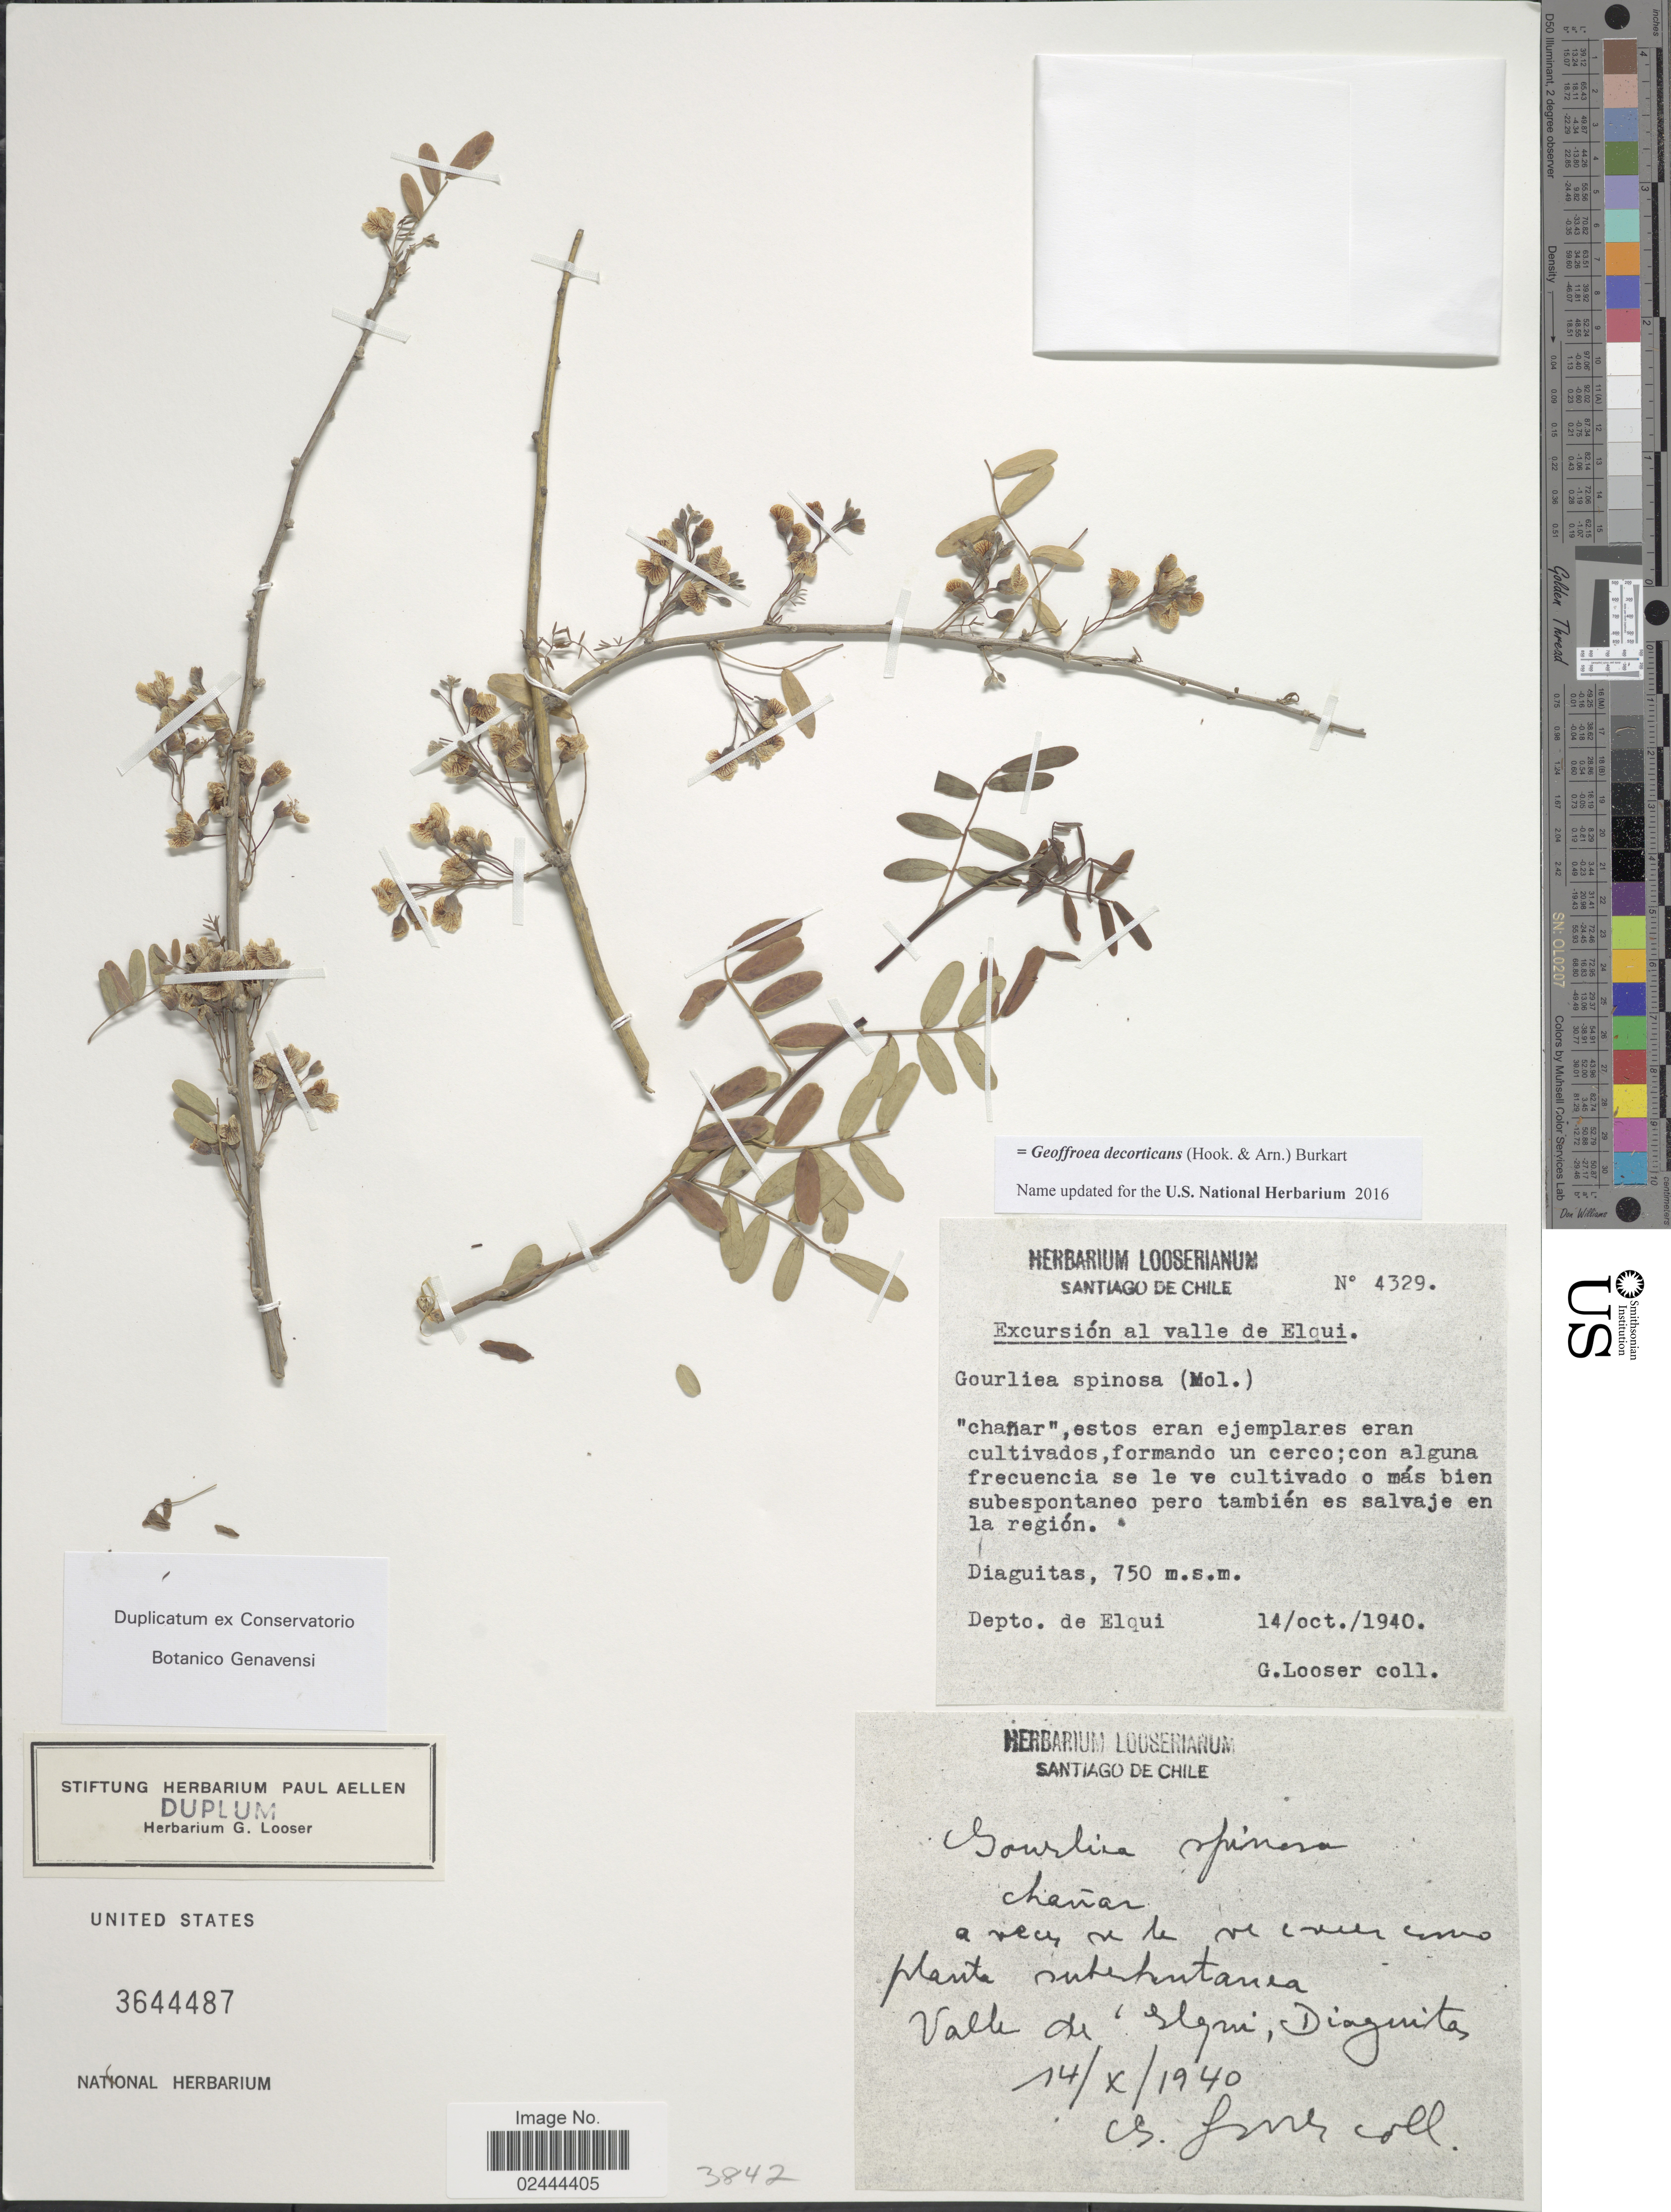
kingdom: Plantae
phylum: Tracheophyta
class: Magnoliopsida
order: Fabales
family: Fabaceae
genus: Geoffroea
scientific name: Geoffroea decorticans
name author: (Gillies ex Hook. & Arn.) Burkart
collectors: G. Looser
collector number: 4329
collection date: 1940-10-14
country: Chile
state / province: Coquimbo (IV)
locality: Diaguitas, Depto. de Elqui, Valle de Elqui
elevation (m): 750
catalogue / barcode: US 3644487